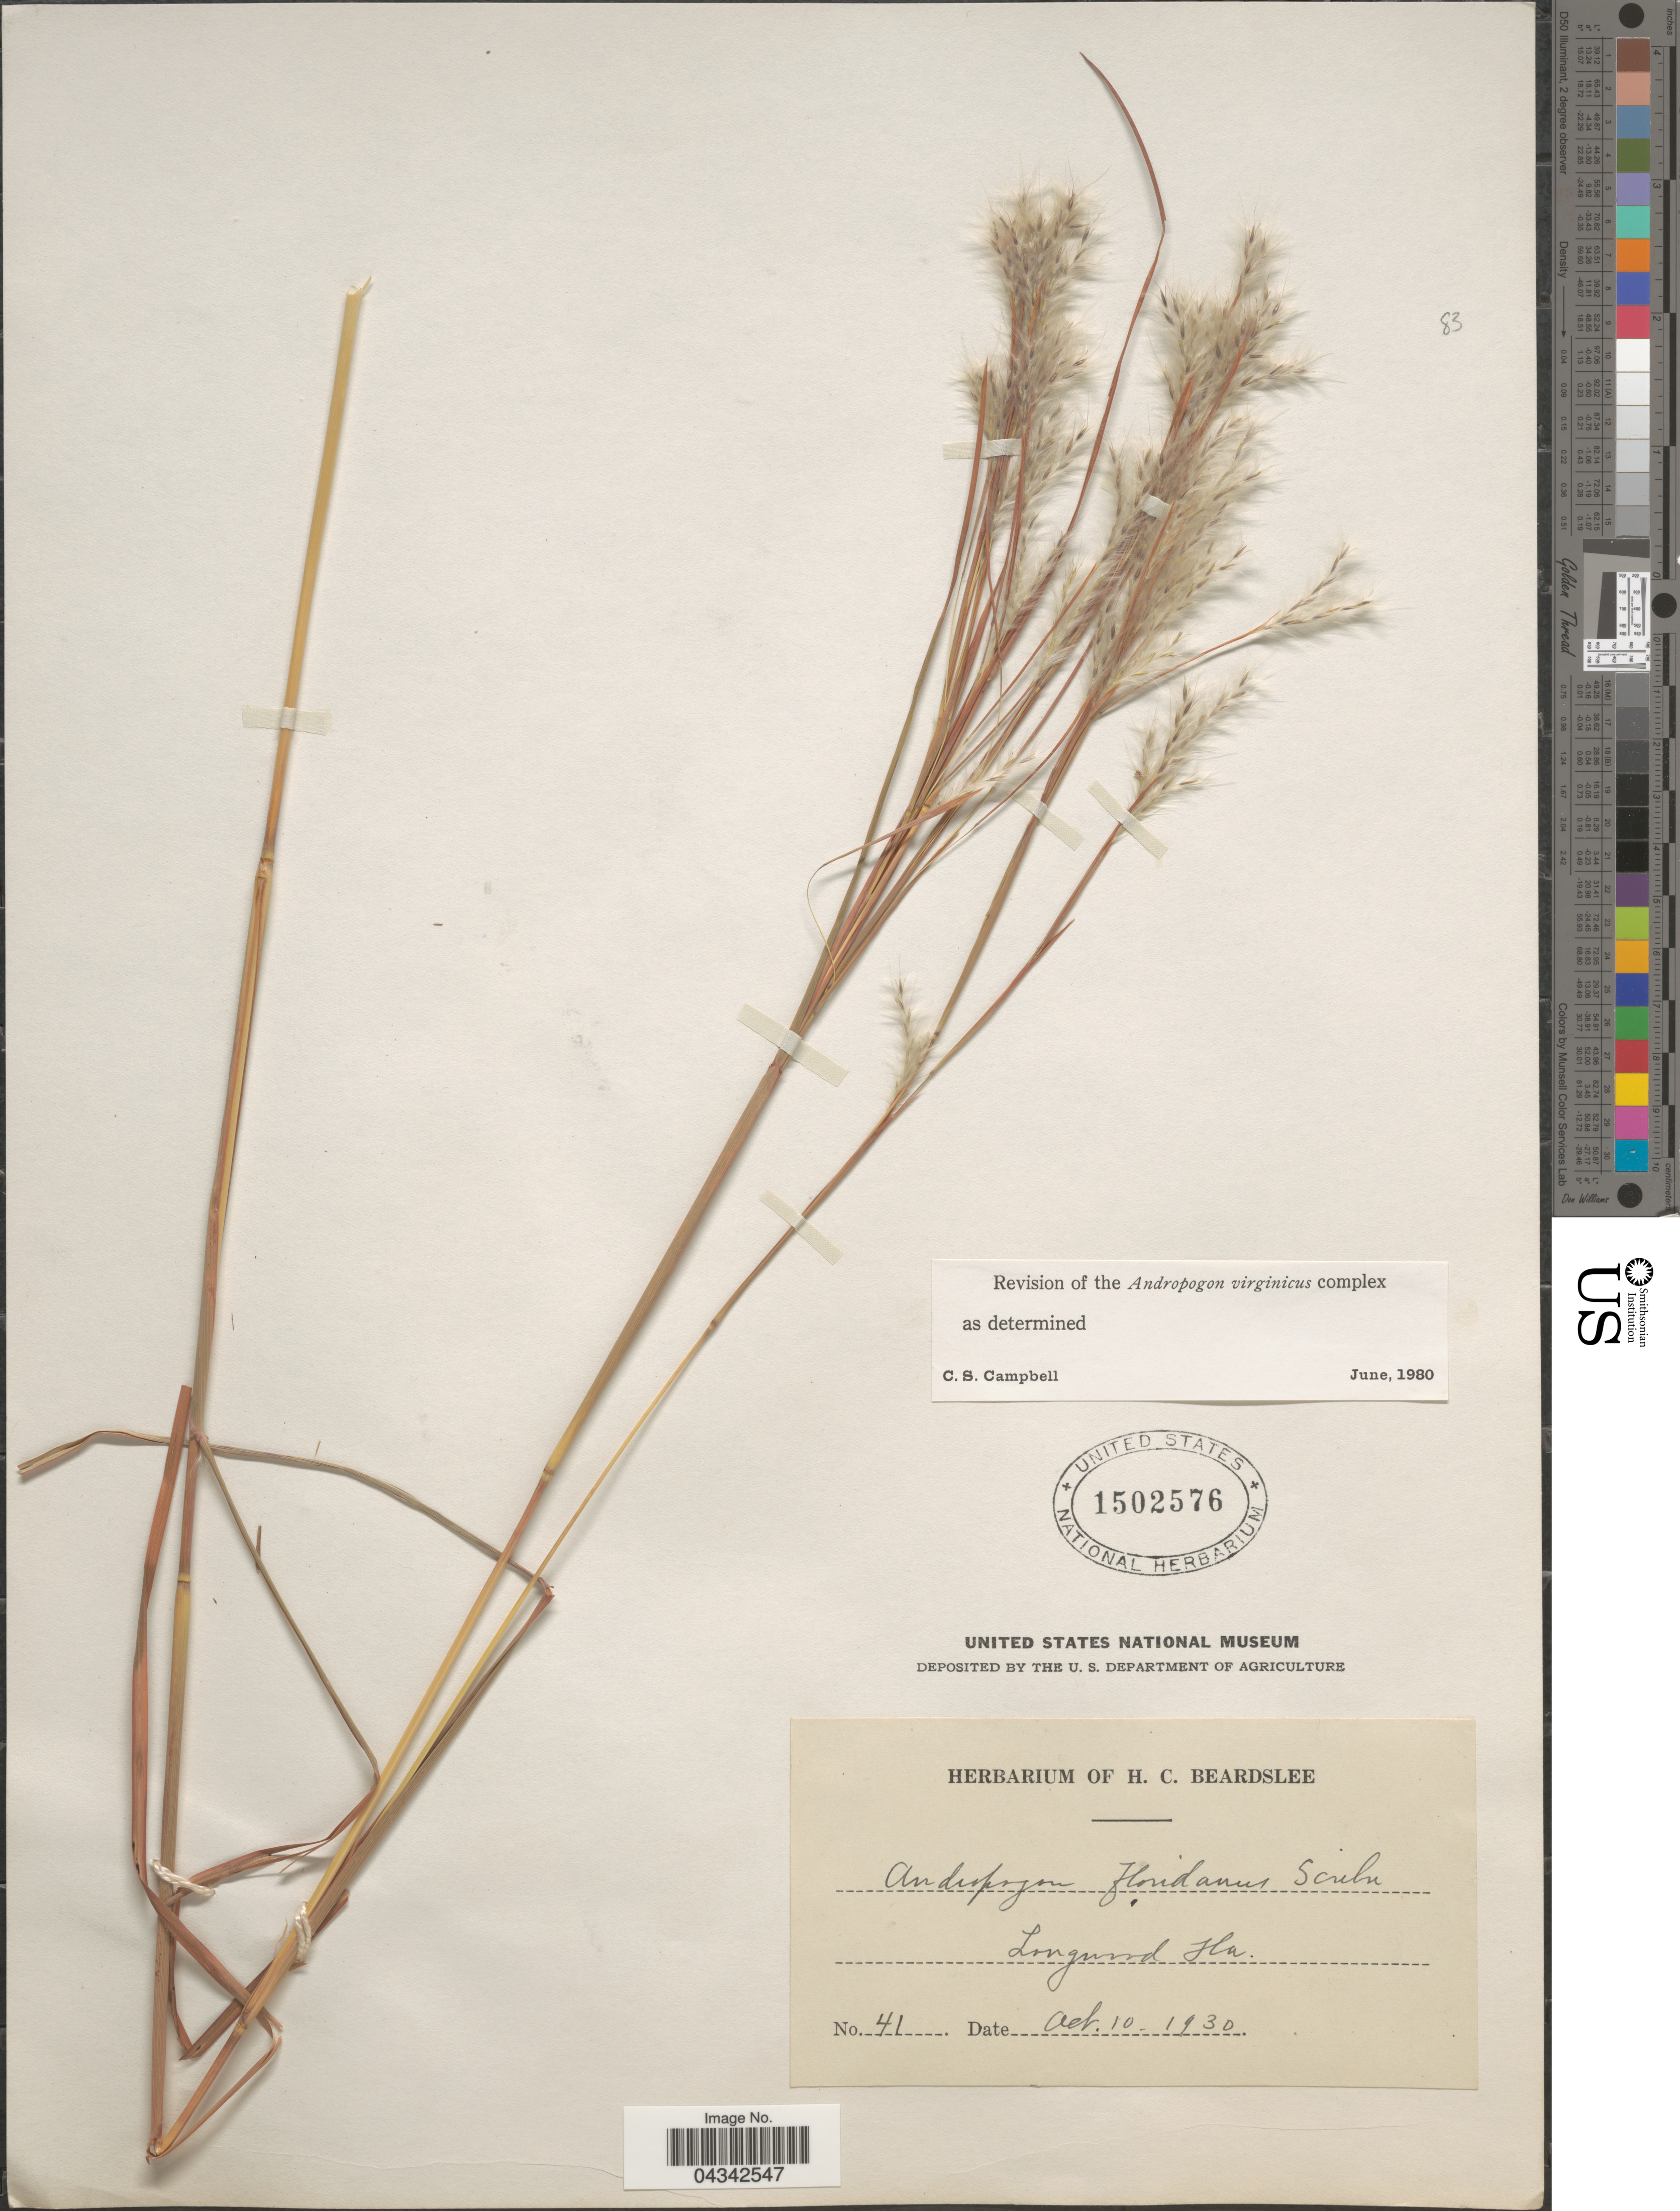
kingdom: Plantae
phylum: Tracheophyta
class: Liliopsida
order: Poales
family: Poaceae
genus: Andropogon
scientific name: Andropogon floridanus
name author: Scribn.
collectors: ex herb. H. C. Beardslee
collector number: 41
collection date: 1930-10-10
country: United States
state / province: Florida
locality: Longwood.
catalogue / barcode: US 1502576